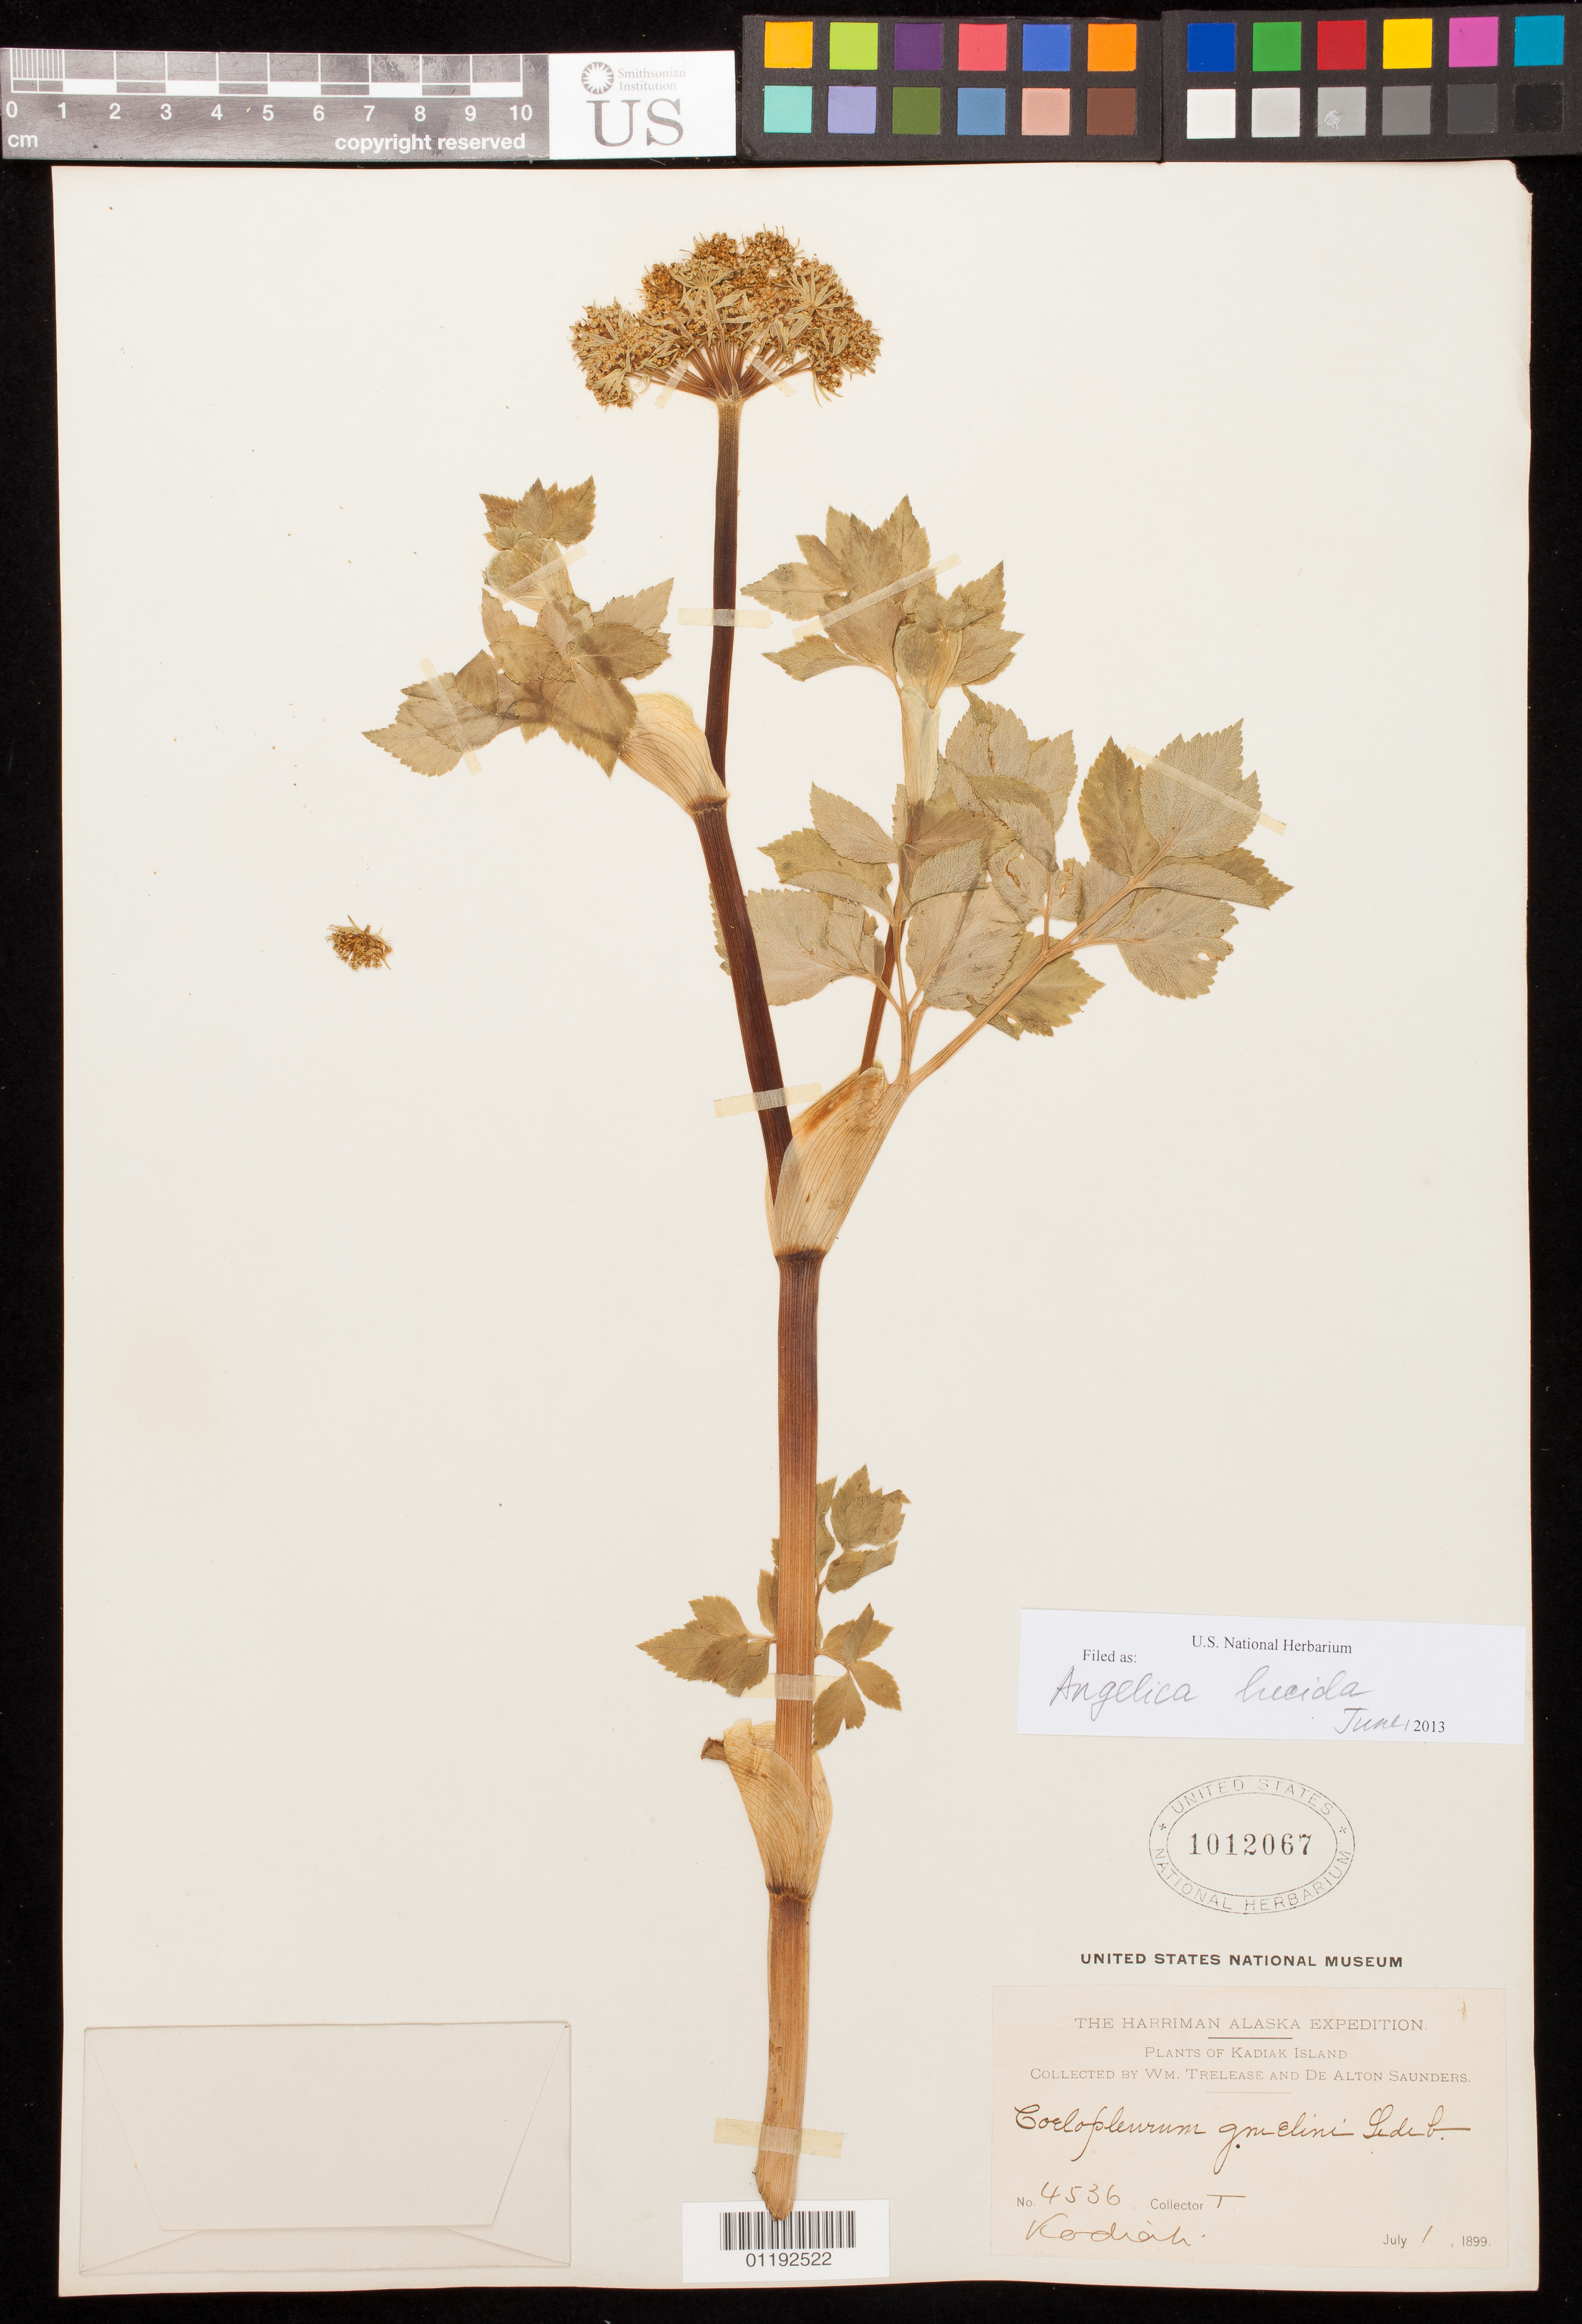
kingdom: Plantae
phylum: Tracheophyta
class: Magnoliopsida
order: Apiales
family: Apiaceae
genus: Angelica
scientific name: Angelica lucida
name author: L.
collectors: W. Trelease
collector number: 4536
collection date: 1899-07-01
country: United States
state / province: Alaska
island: Kodiak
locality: Kodiak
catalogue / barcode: US 1012067